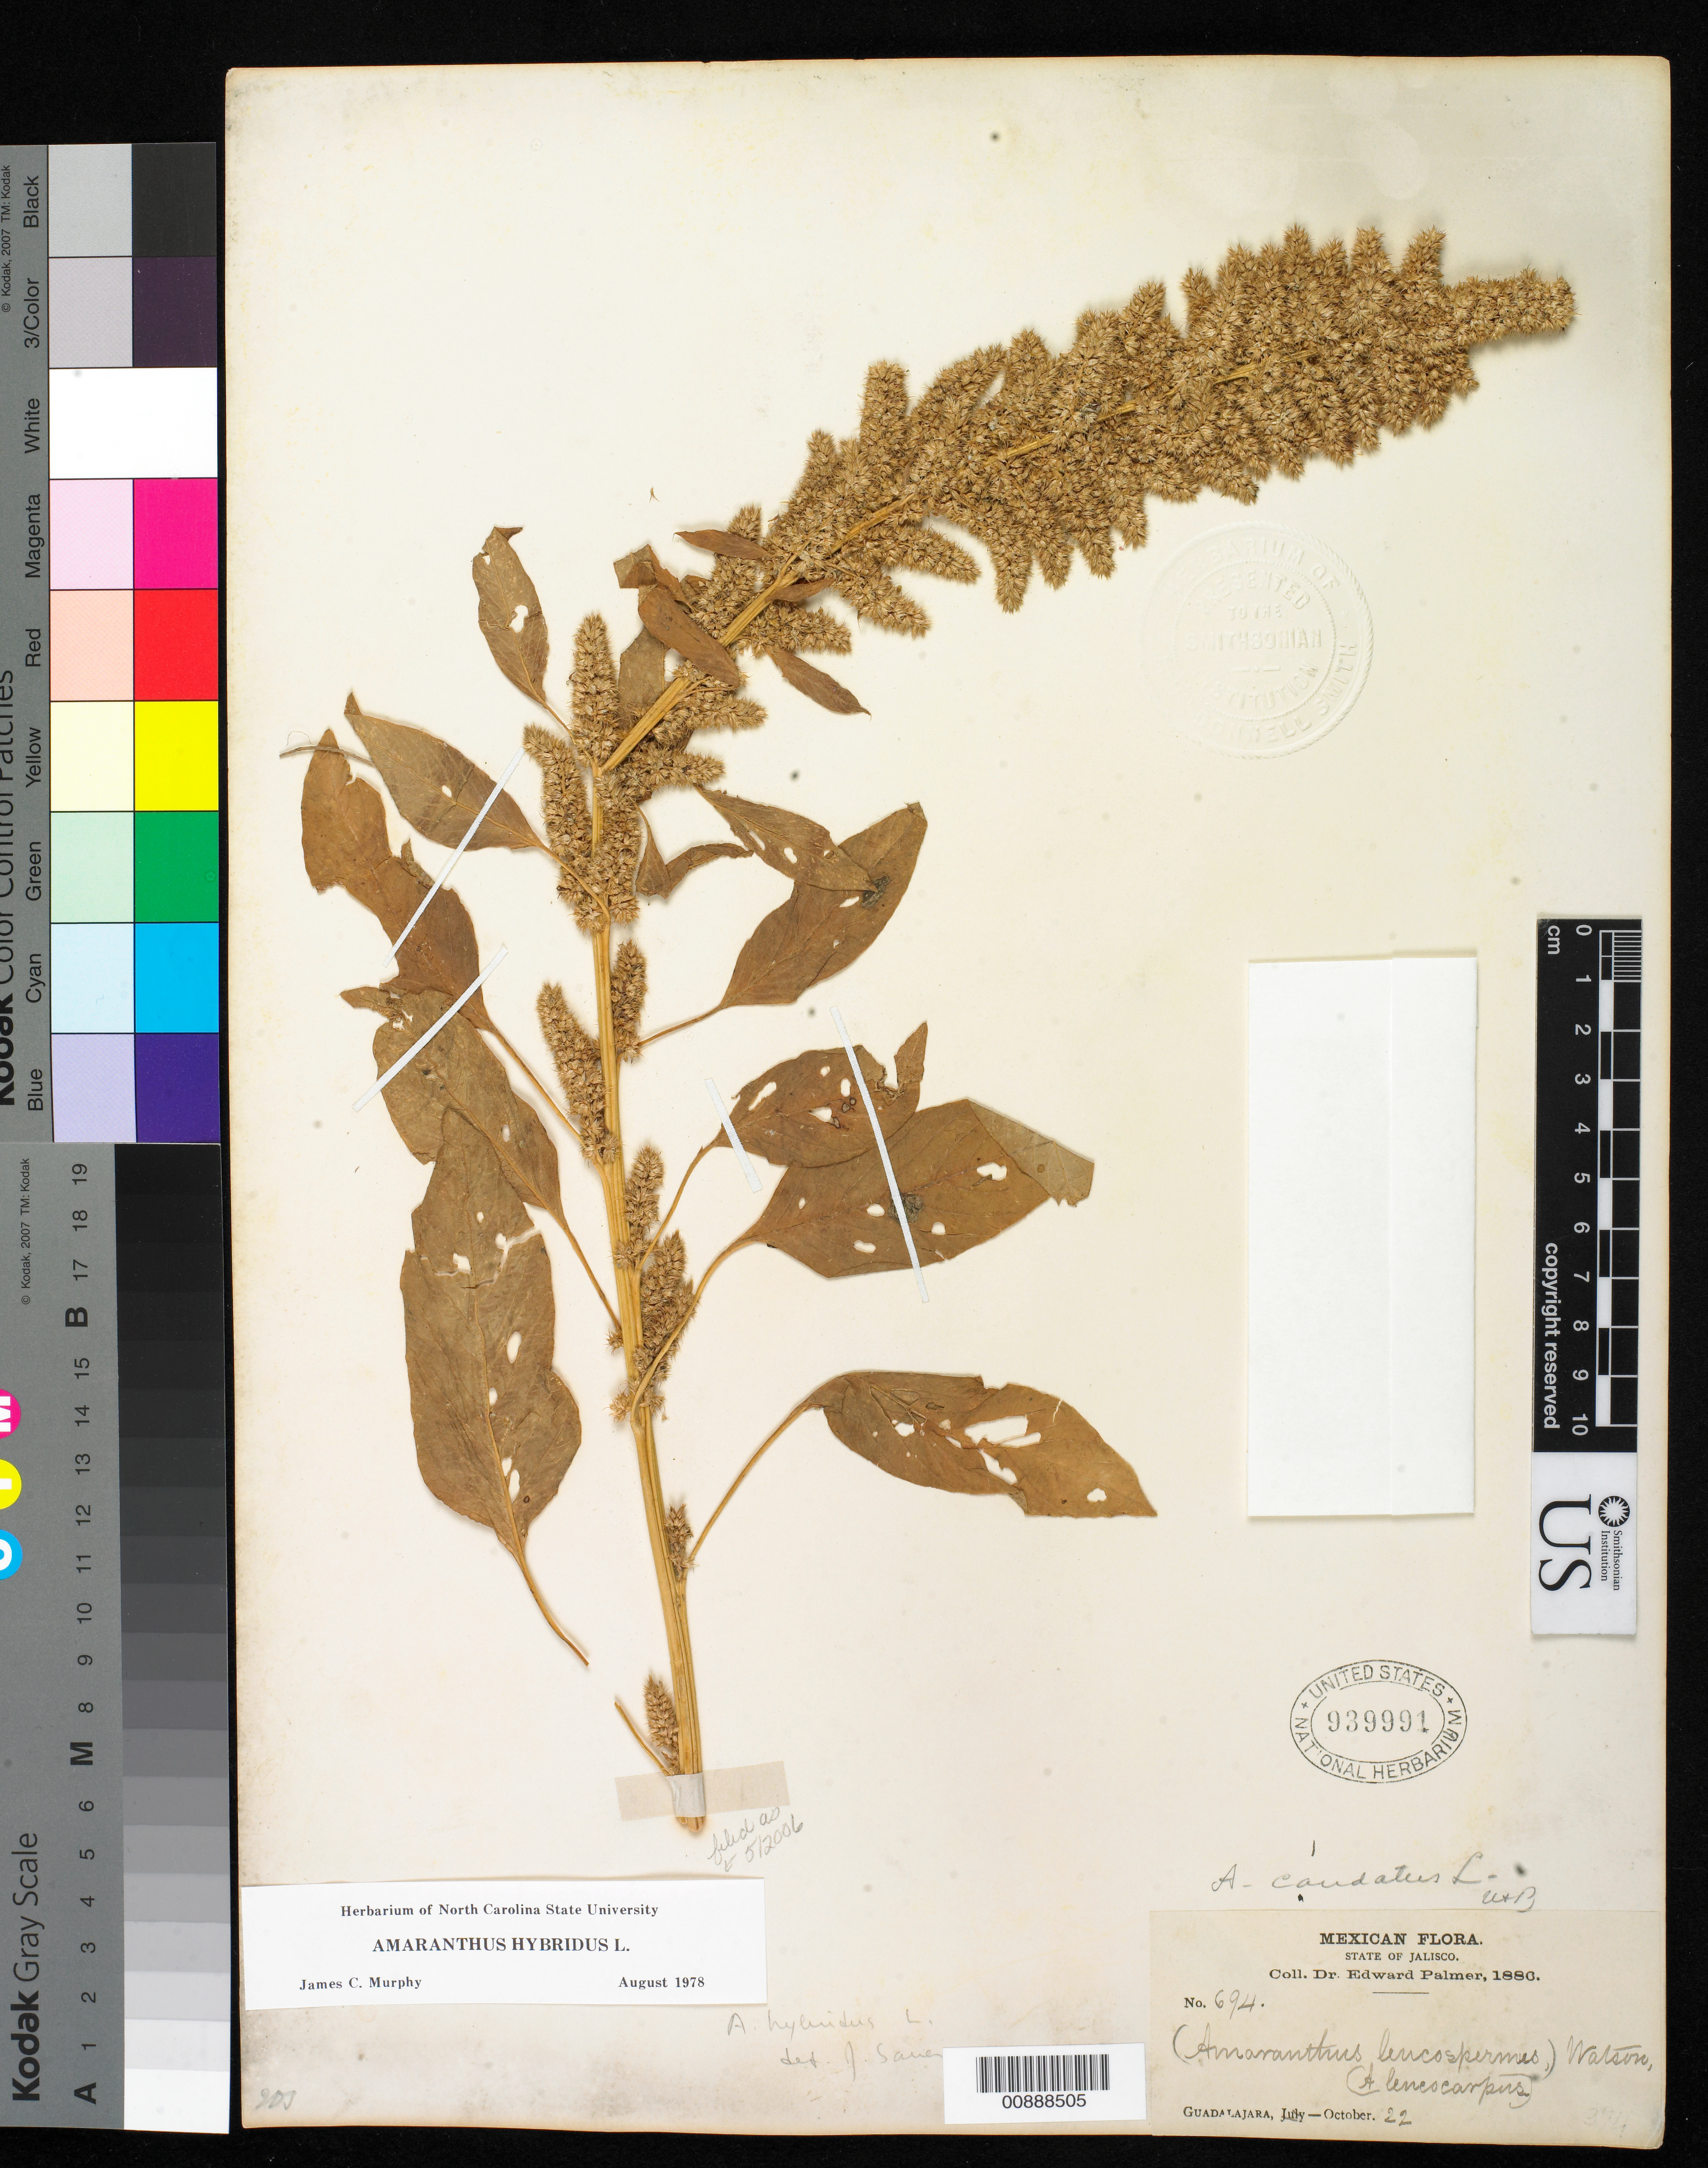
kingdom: Plantae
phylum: Tracheophyta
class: Magnoliopsida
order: Caryophyllales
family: Amaranthaceae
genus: Amaranthus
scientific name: Amaranthus hybridus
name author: L.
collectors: E. Palmer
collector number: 694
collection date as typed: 22 Oct 1886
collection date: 1886-10-22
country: Mexico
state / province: Jalisco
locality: Guadalajara, Jalisco.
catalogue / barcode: US 939991